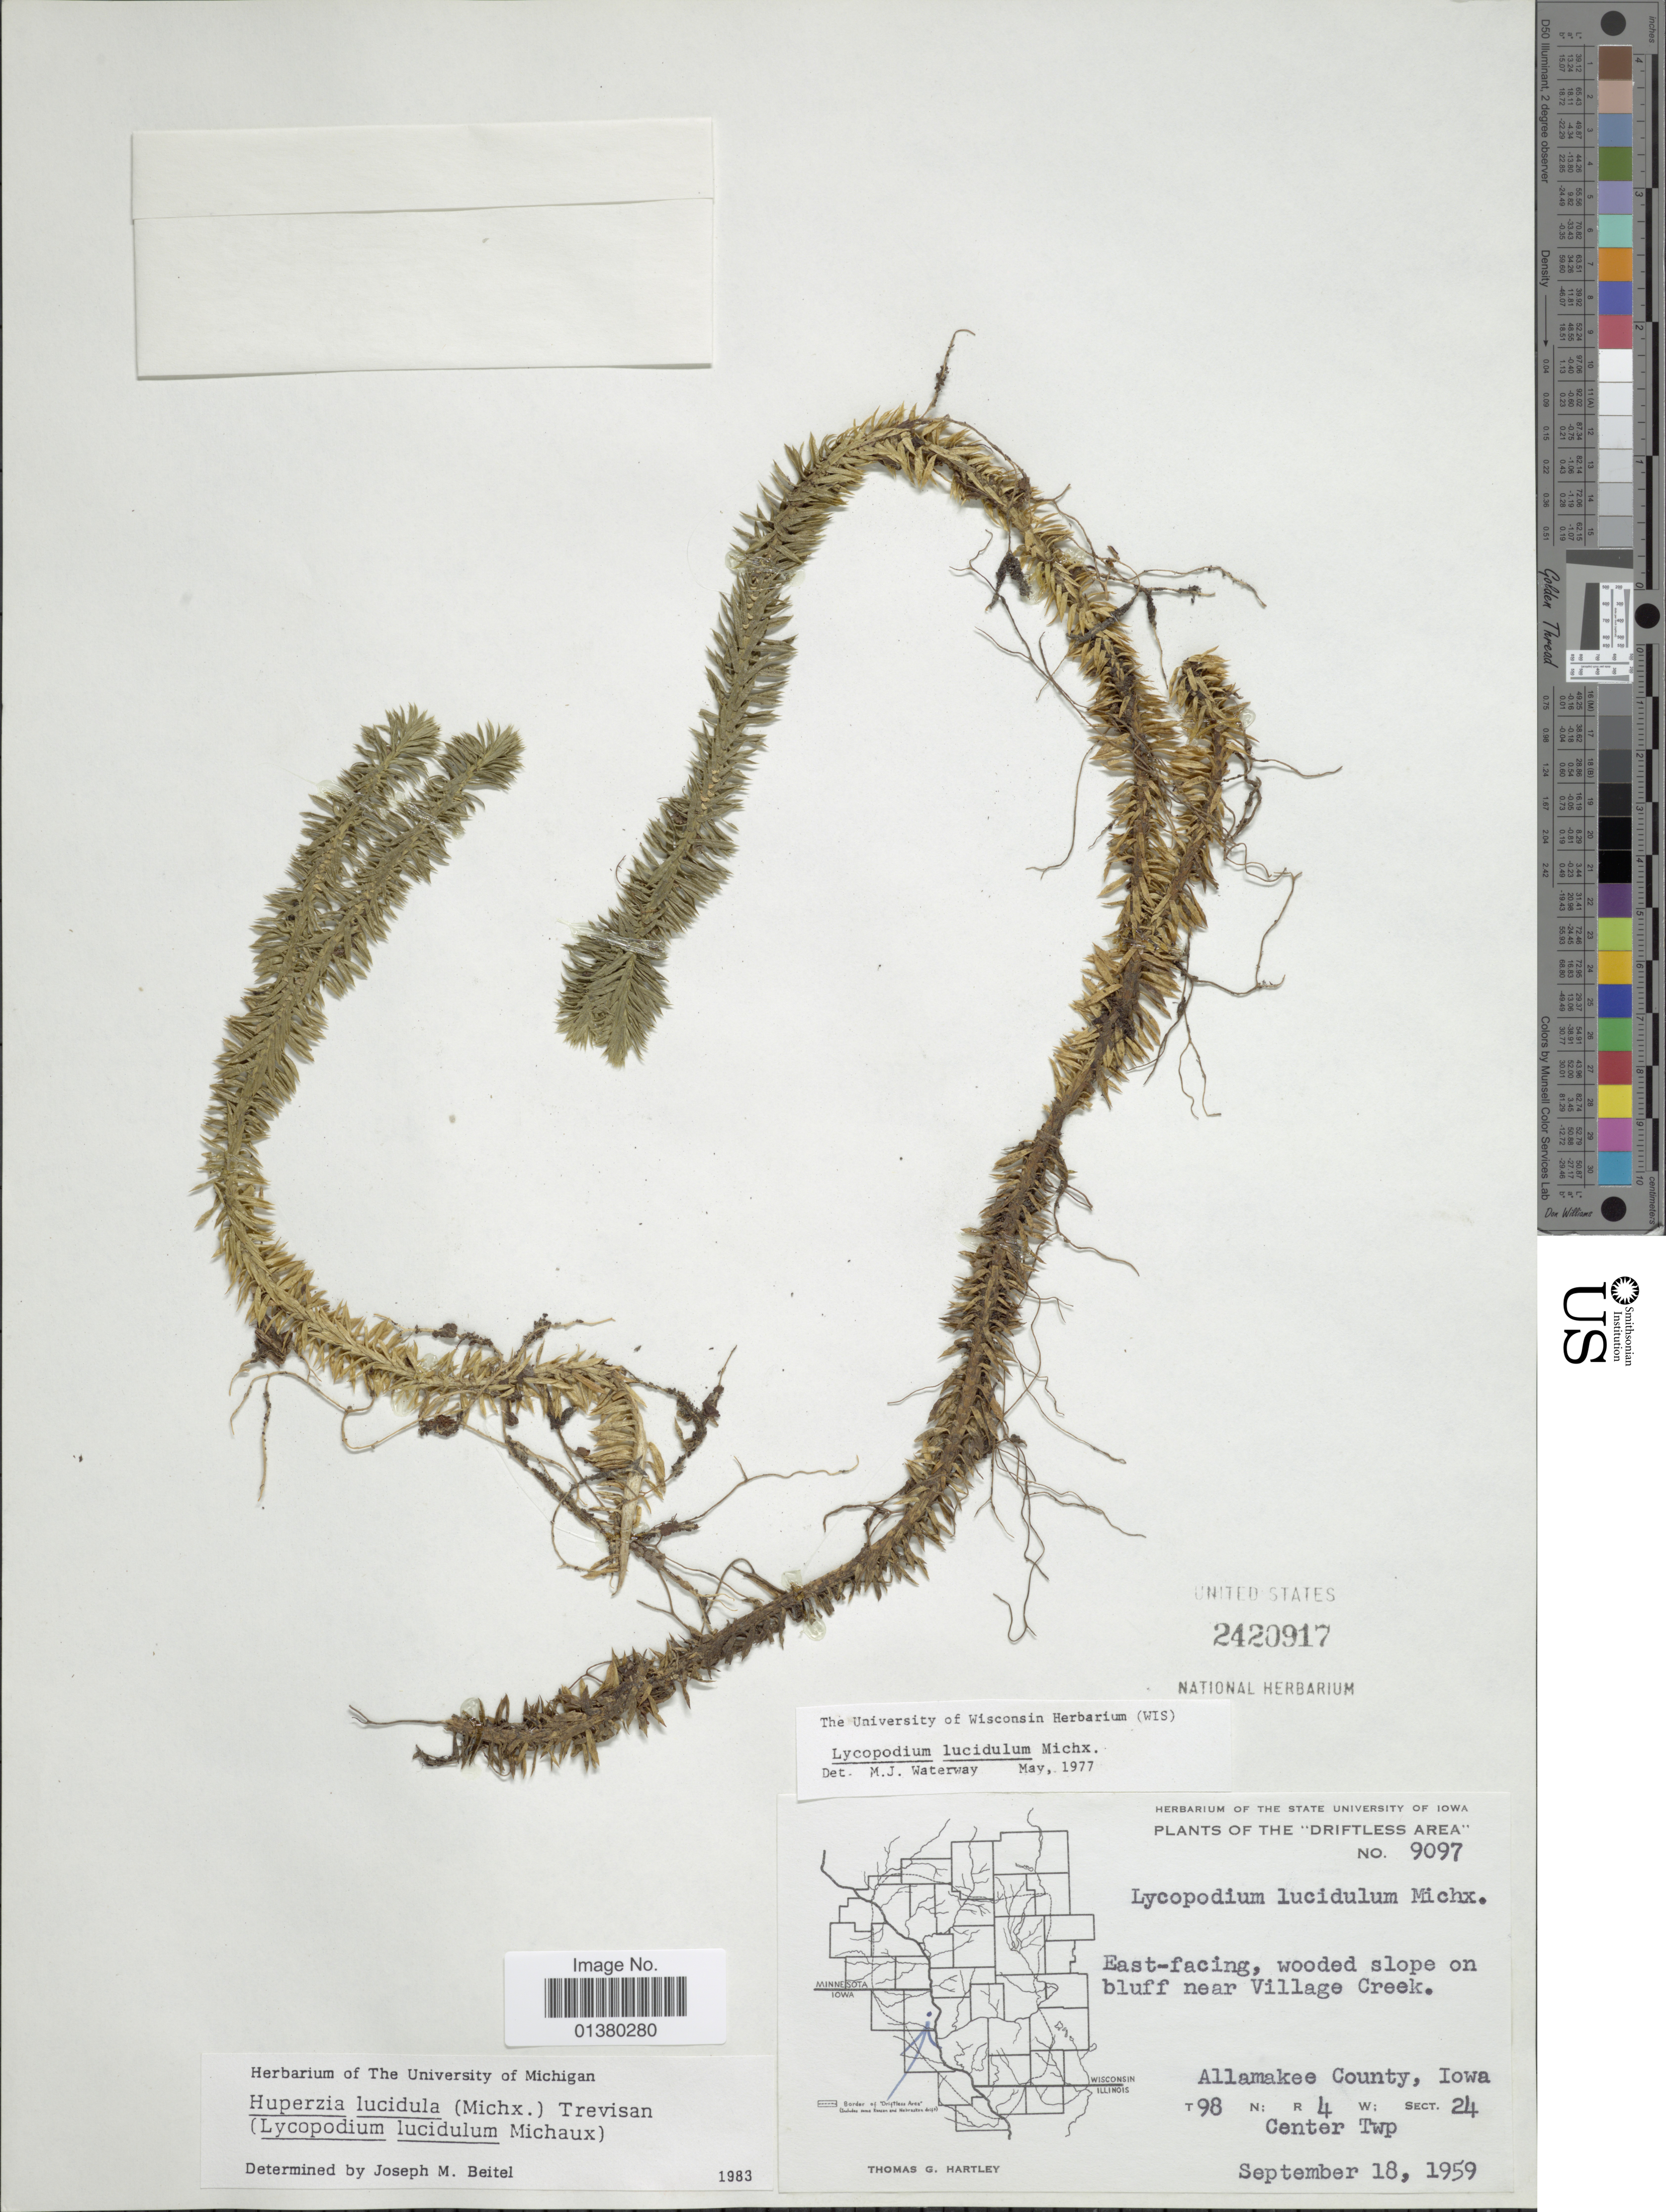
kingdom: Plantae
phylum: Tracheophyta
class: Lycopodiopsida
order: Lycopodiales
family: Lycopodiaceae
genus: Huperzia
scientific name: Huperzia lucidula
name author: (Michx.) Trevis.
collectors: T. G. Hartley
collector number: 9097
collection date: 1959-09-18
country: United States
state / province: Iowa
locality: The 'Driftless Area', east-facing,woodes slope on bluff near Village Creek, Allamakee County, T98, N: R 4 W; Sect. 24 center Twp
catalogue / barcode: US 2420917